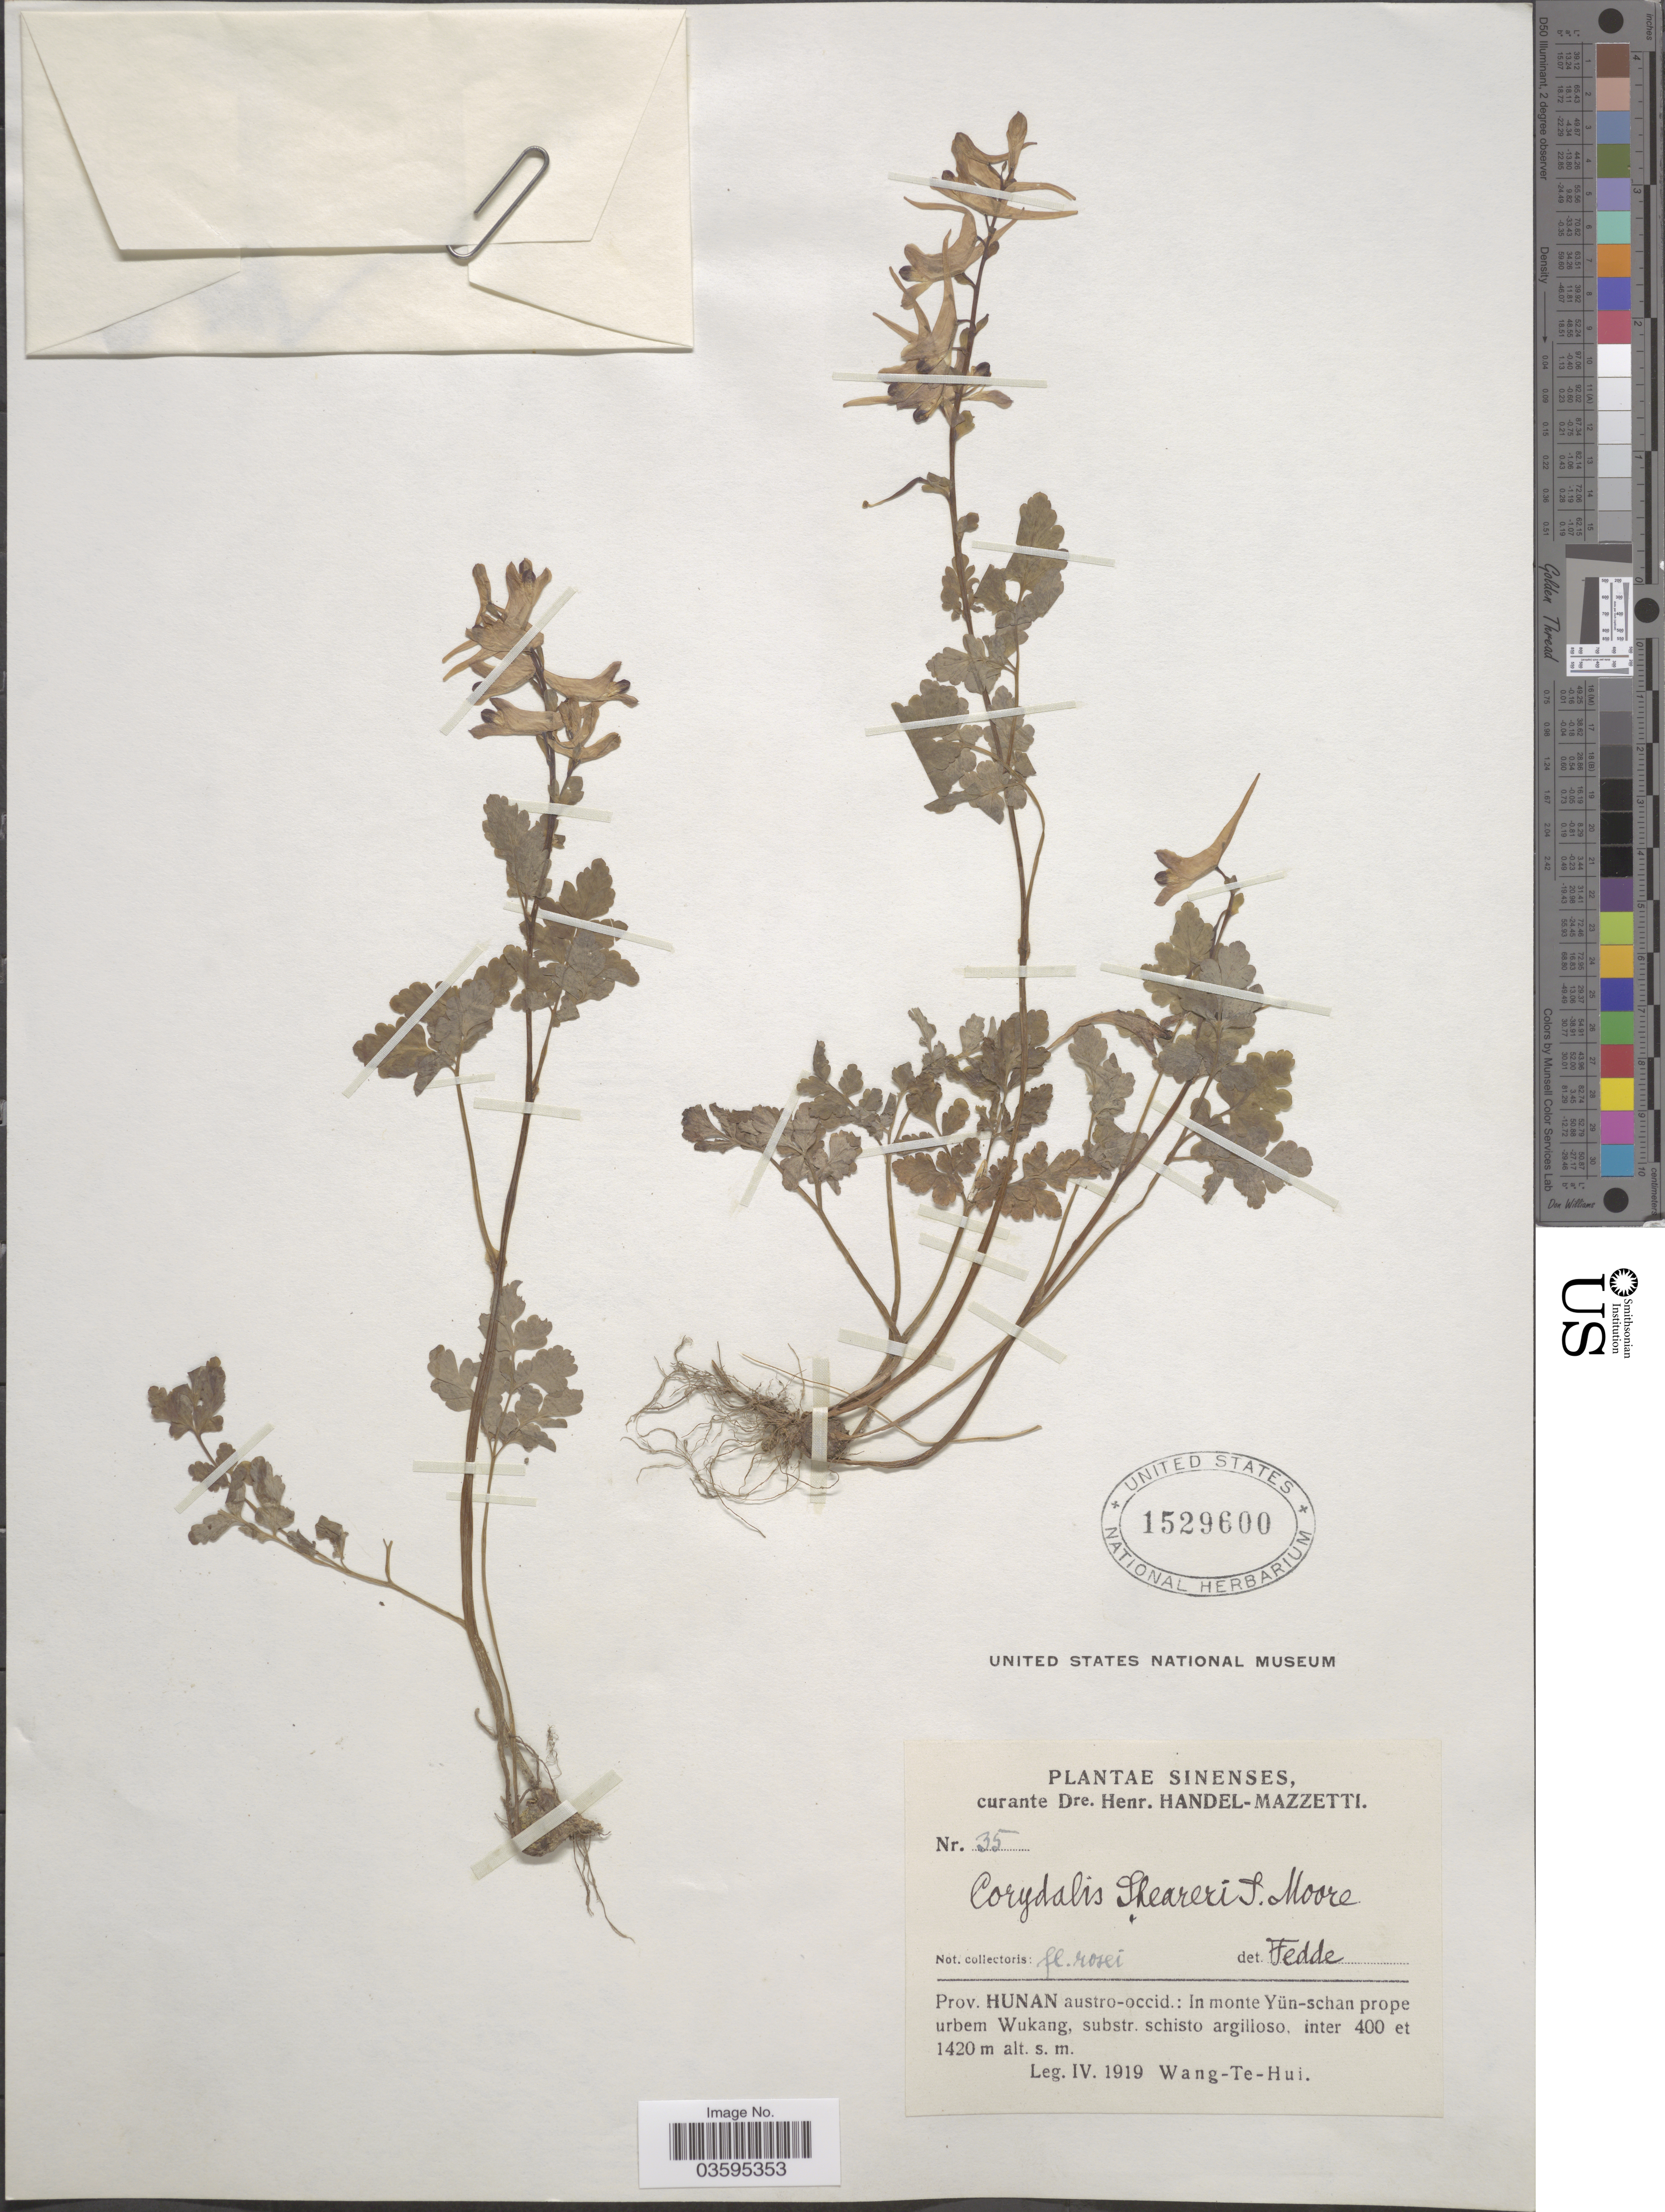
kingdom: Plantae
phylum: Tracheophyta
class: Magnoliopsida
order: Ranunculales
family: Papaveraceae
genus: Corydalis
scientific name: Corydalis sheareri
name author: S. Moore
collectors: T. H. Wang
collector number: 35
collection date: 1919-04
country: China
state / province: Hunan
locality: Austro-occid.: In monte Yün-schan prope urbem Wukang, substr. schisto argilloso.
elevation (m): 400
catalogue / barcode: US 1529600